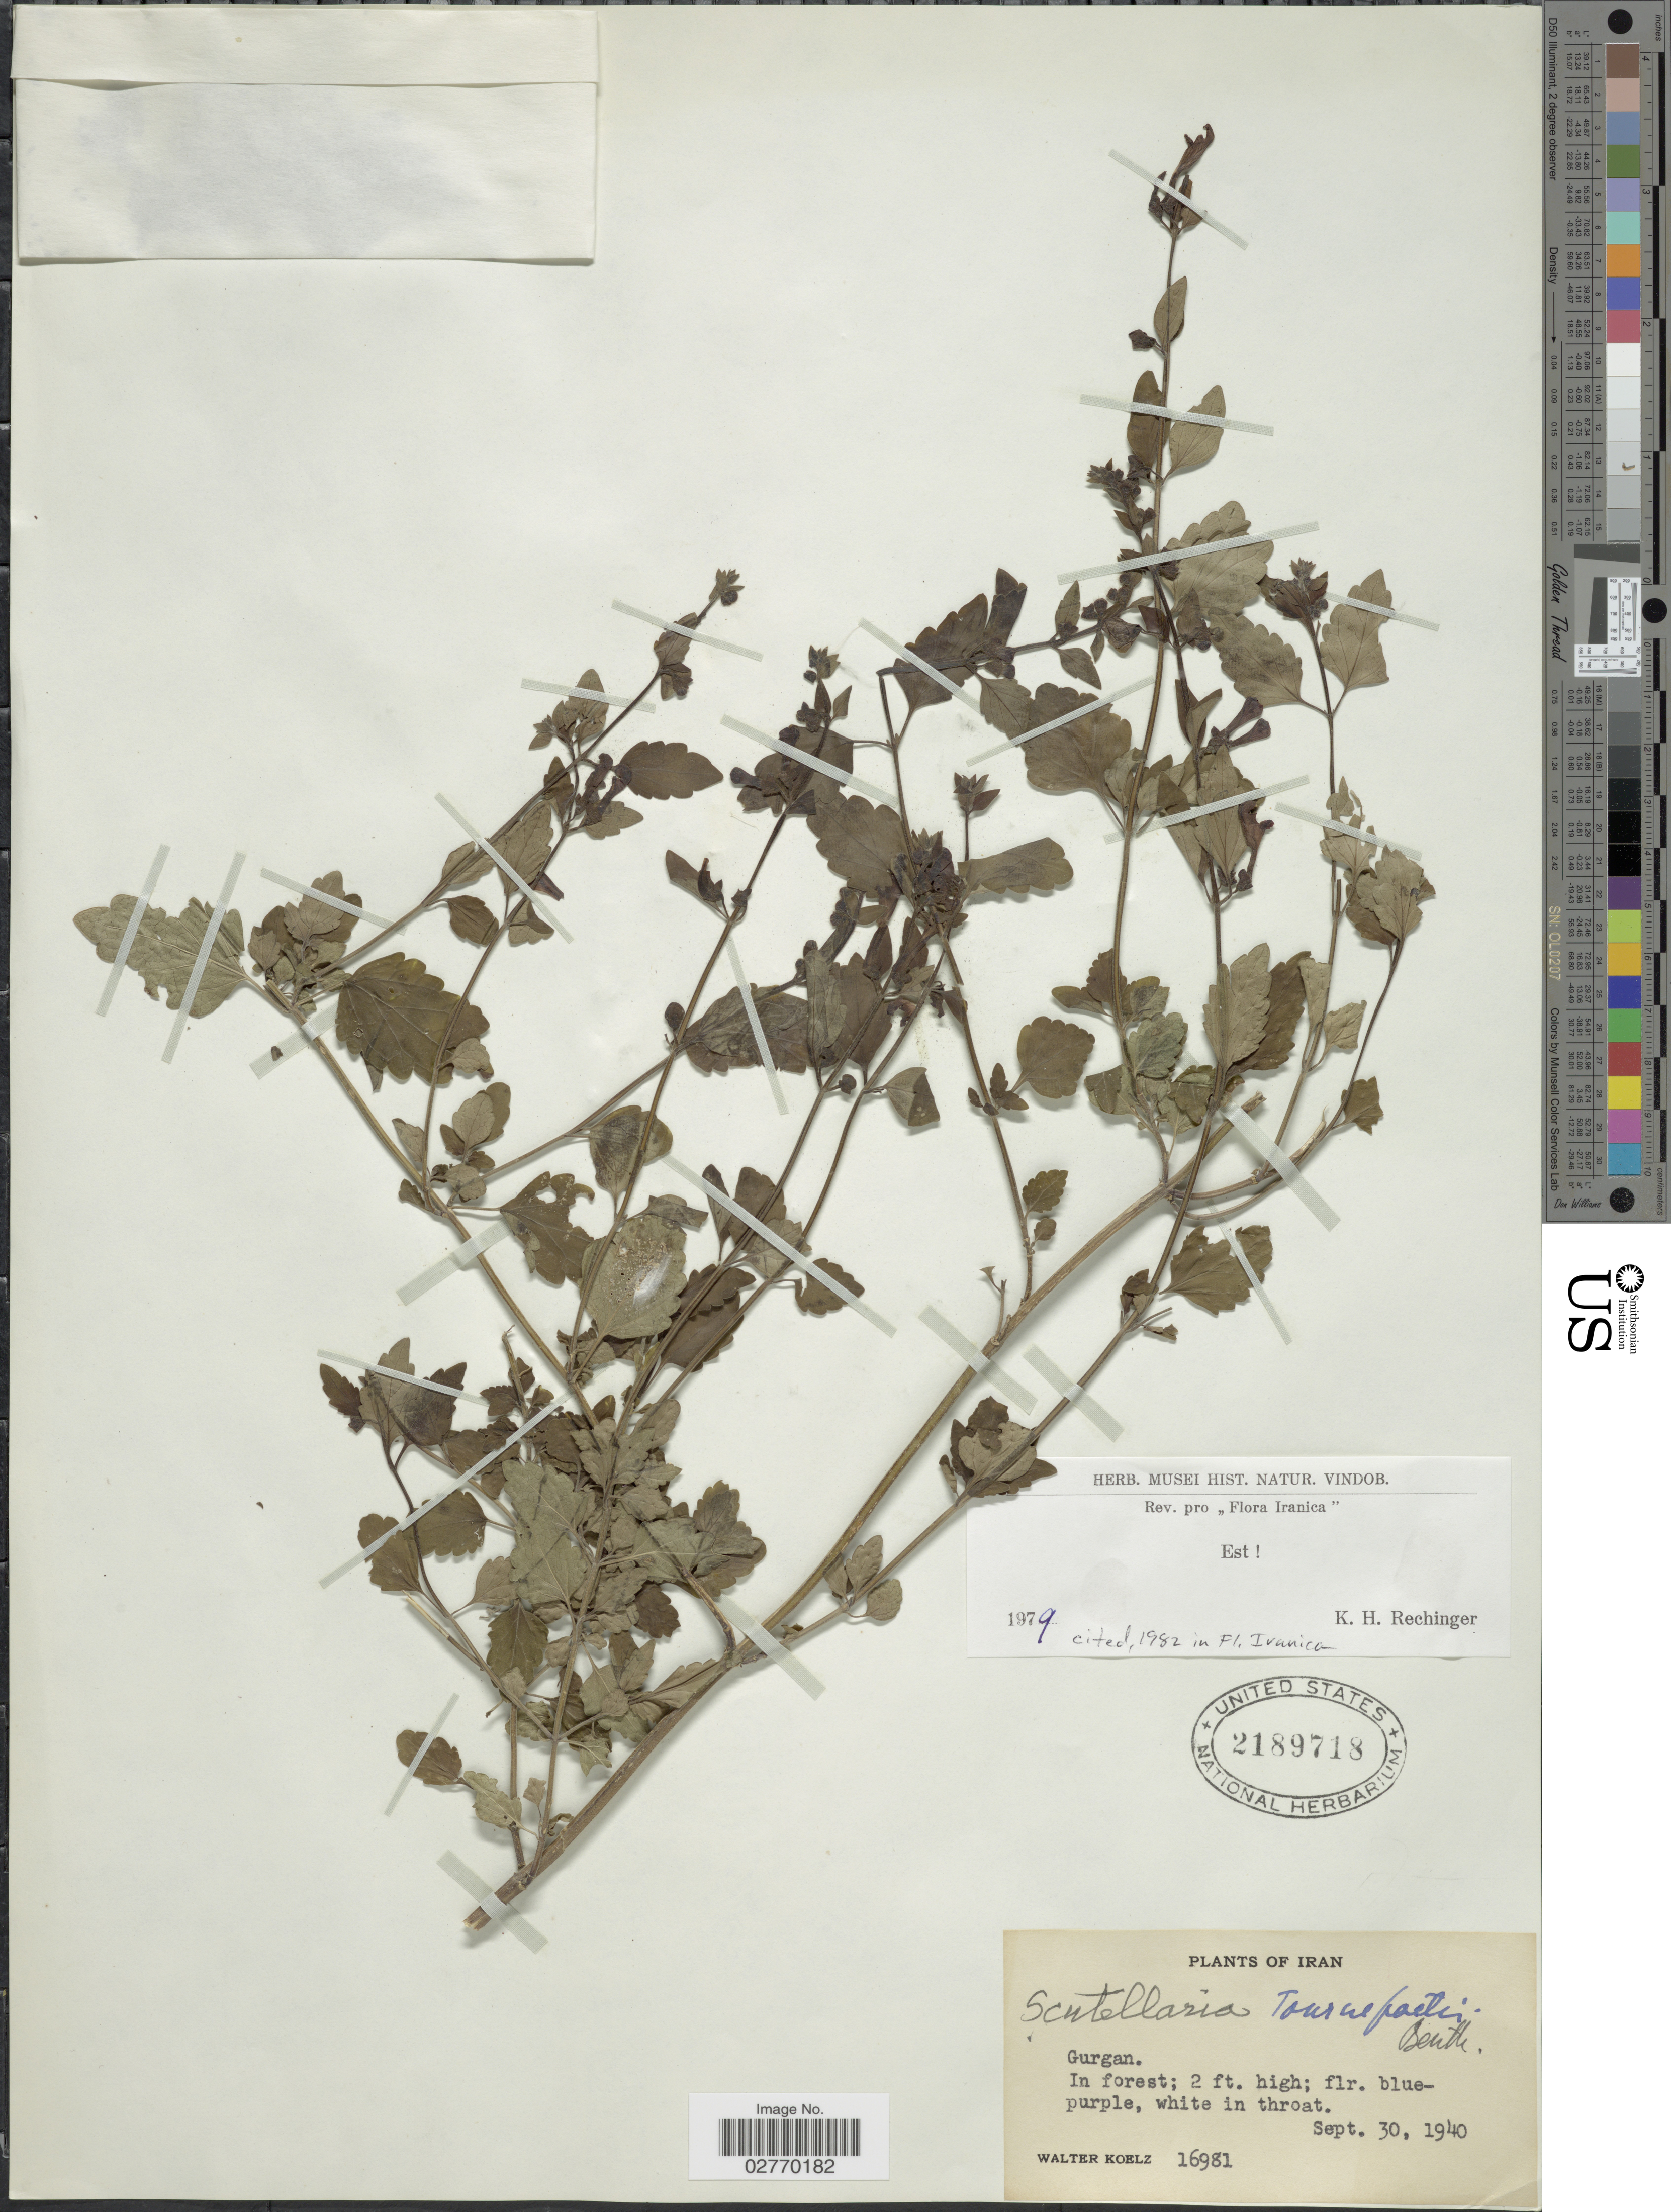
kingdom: Plantae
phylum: Tracheophyta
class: Magnoliopsida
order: Lamiales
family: Lamiaceae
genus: Scutellaria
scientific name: Scutellaria tournefortii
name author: Benth.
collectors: W. N. Koelz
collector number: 16981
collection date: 1940-09-30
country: Iran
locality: Gurgan.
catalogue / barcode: US 2189718